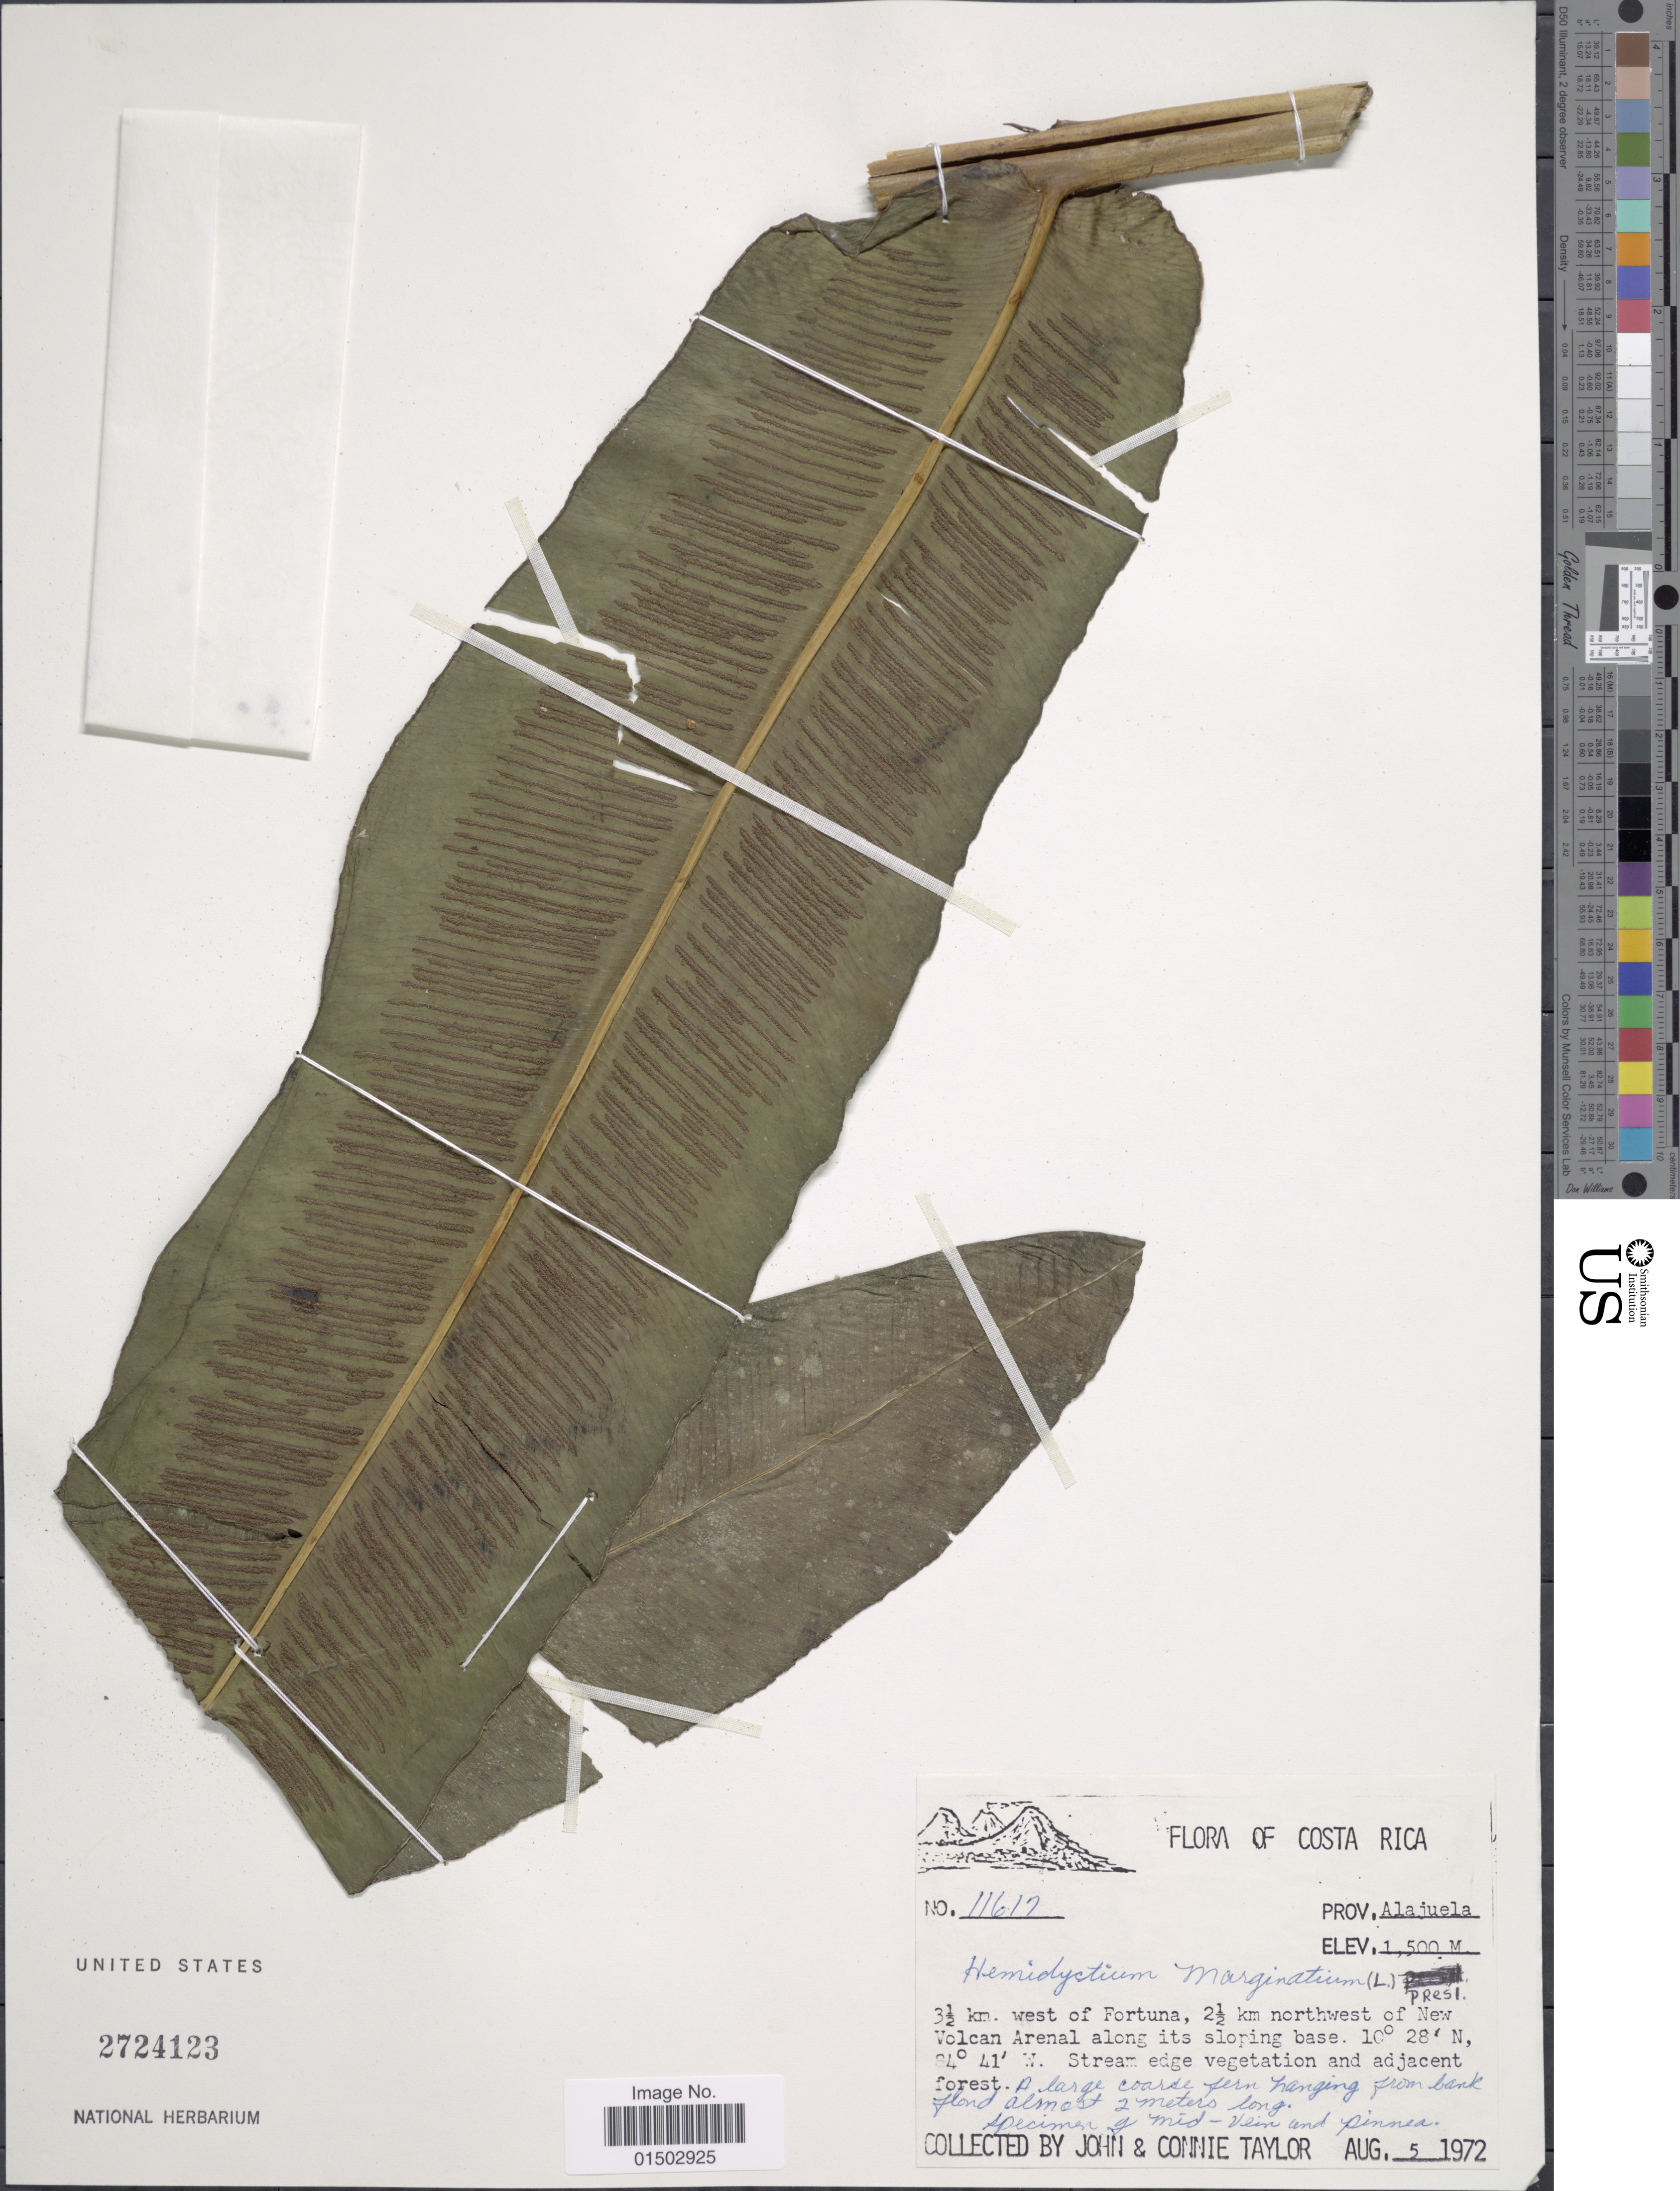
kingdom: Plantae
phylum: Tracheophyta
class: Polypodiopsida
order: Polypodiales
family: Hemidictyaceae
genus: Hemidictyum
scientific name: Hemidictyum marginatum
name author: (L.) C. Presl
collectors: J. Taylor & C. Taylor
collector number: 11612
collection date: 1972-08-05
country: Costa Rica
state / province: Alajuela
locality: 3 1/2 km west of Fortuna, 2 1/2 km northwest of New Volcan Arenal along its slope base. Stream edge vegetation and adjacent. A large coarse fern hanging from bank from almost 2 meters long. Specimen of mid-vein and pinnea.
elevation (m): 1500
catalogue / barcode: US 2724123